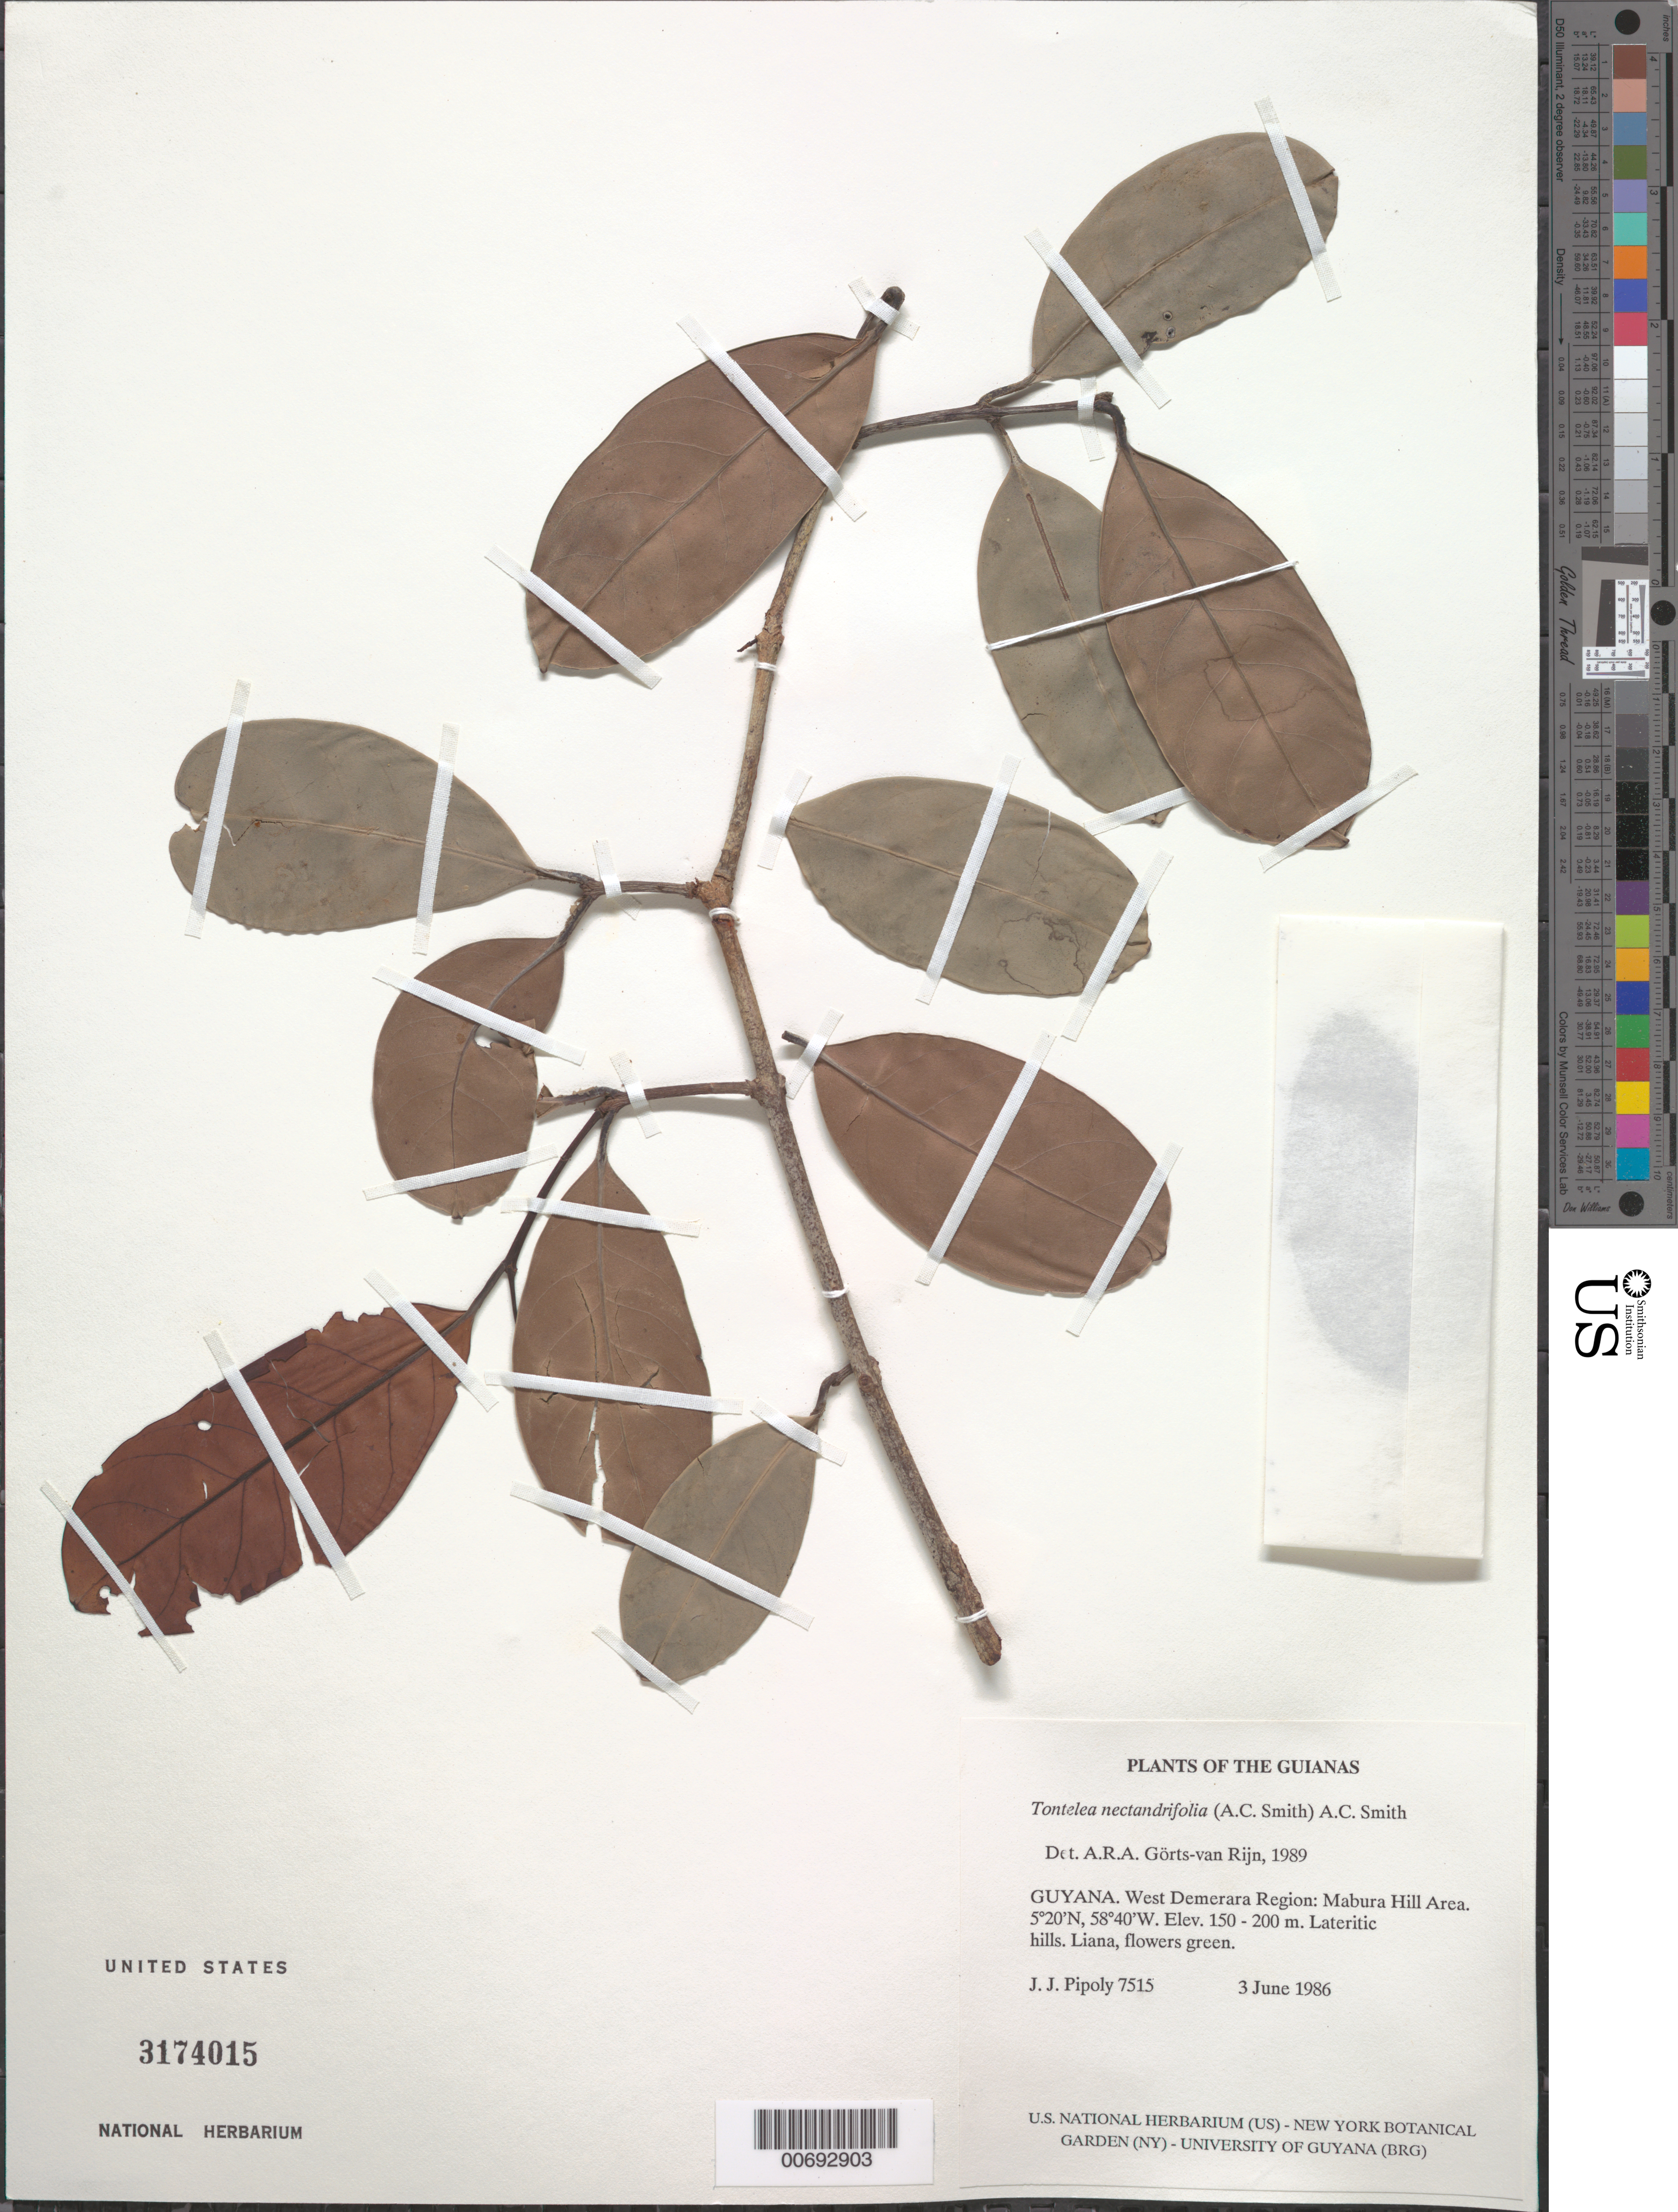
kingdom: Plantae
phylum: Tracheophyta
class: Magnoliopsida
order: Celastrales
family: Celastraceae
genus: Tontelea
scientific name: Tontelea nectandrifolia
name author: (A.C. Sm.) A.C. Sm.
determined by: Görts-van Rijn, A. R. A.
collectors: J. J. Pipoly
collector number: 7515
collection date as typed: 3 June 1986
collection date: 1986-06-03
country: Guyana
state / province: U. Demerara-Berbice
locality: Mabura Hill area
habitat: Lateritic hills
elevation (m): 50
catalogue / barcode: US 3174015